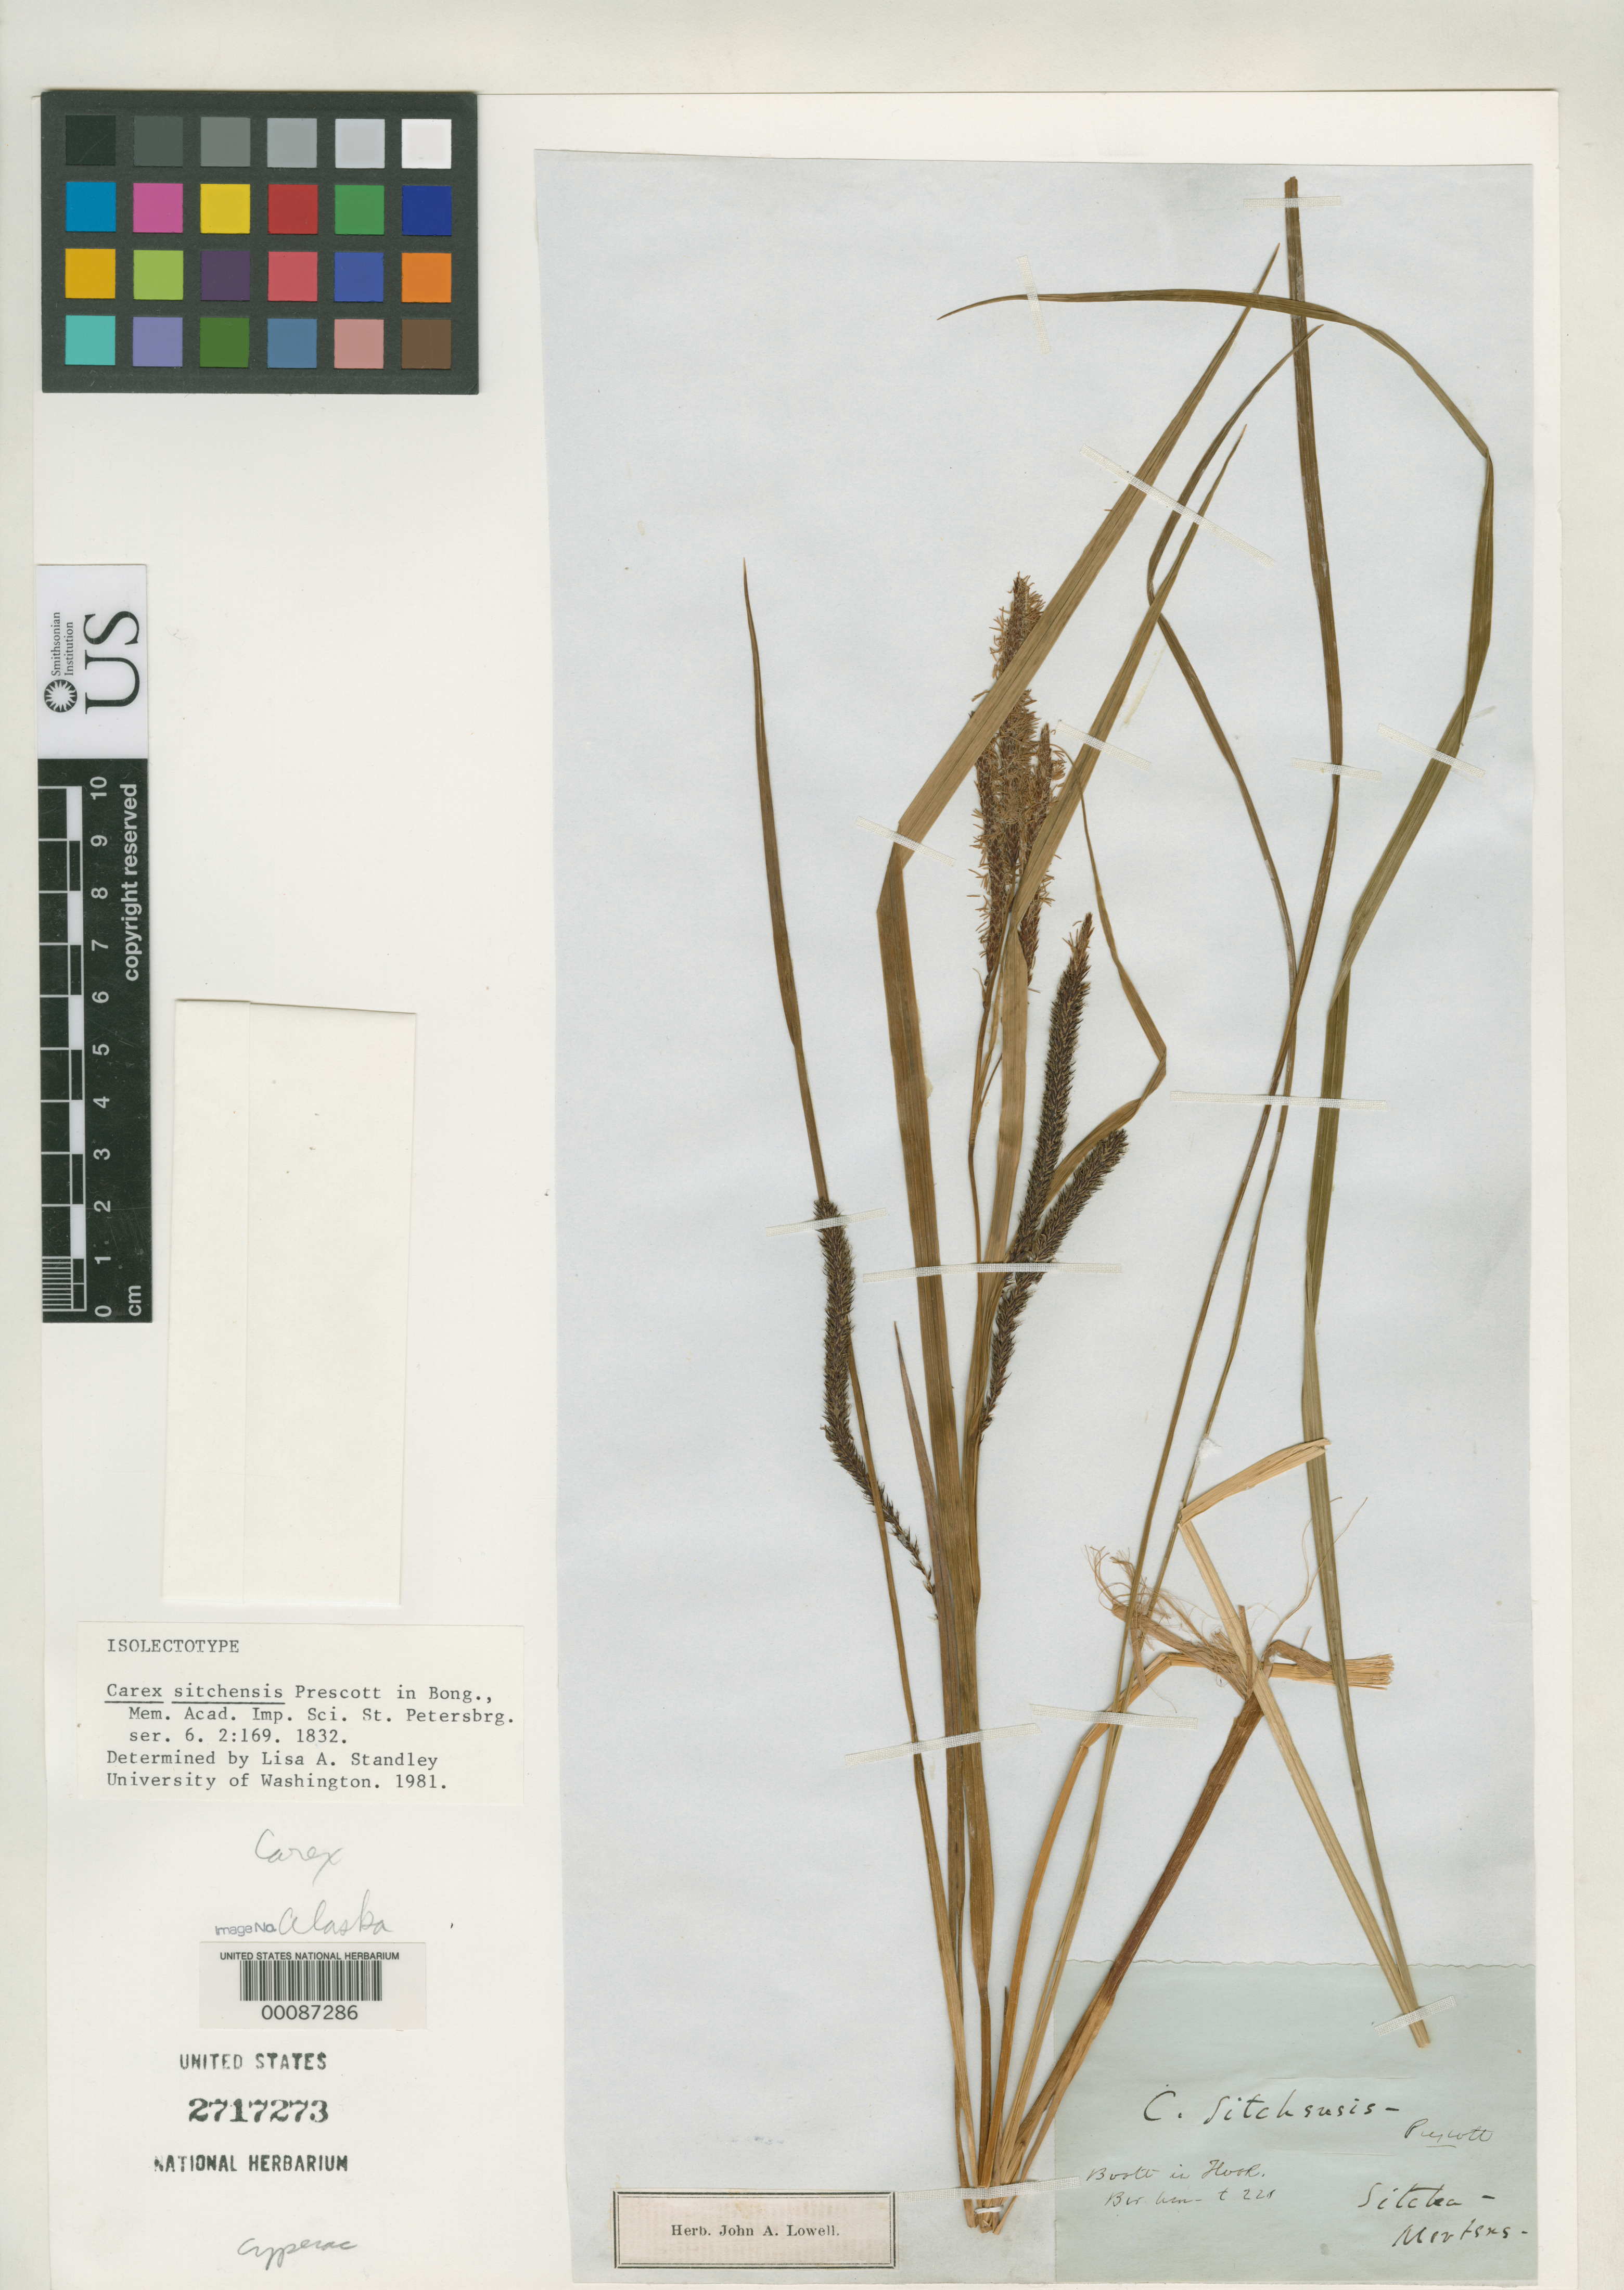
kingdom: Plantae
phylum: Tracheophyta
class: Liliopsida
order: Poales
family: Cyperaceae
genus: Carex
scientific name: Carex sitchensis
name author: Prescott in Bong.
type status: Isolectotype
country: United States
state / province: Alaska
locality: Greater Sitka Borough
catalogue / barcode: US 2717273